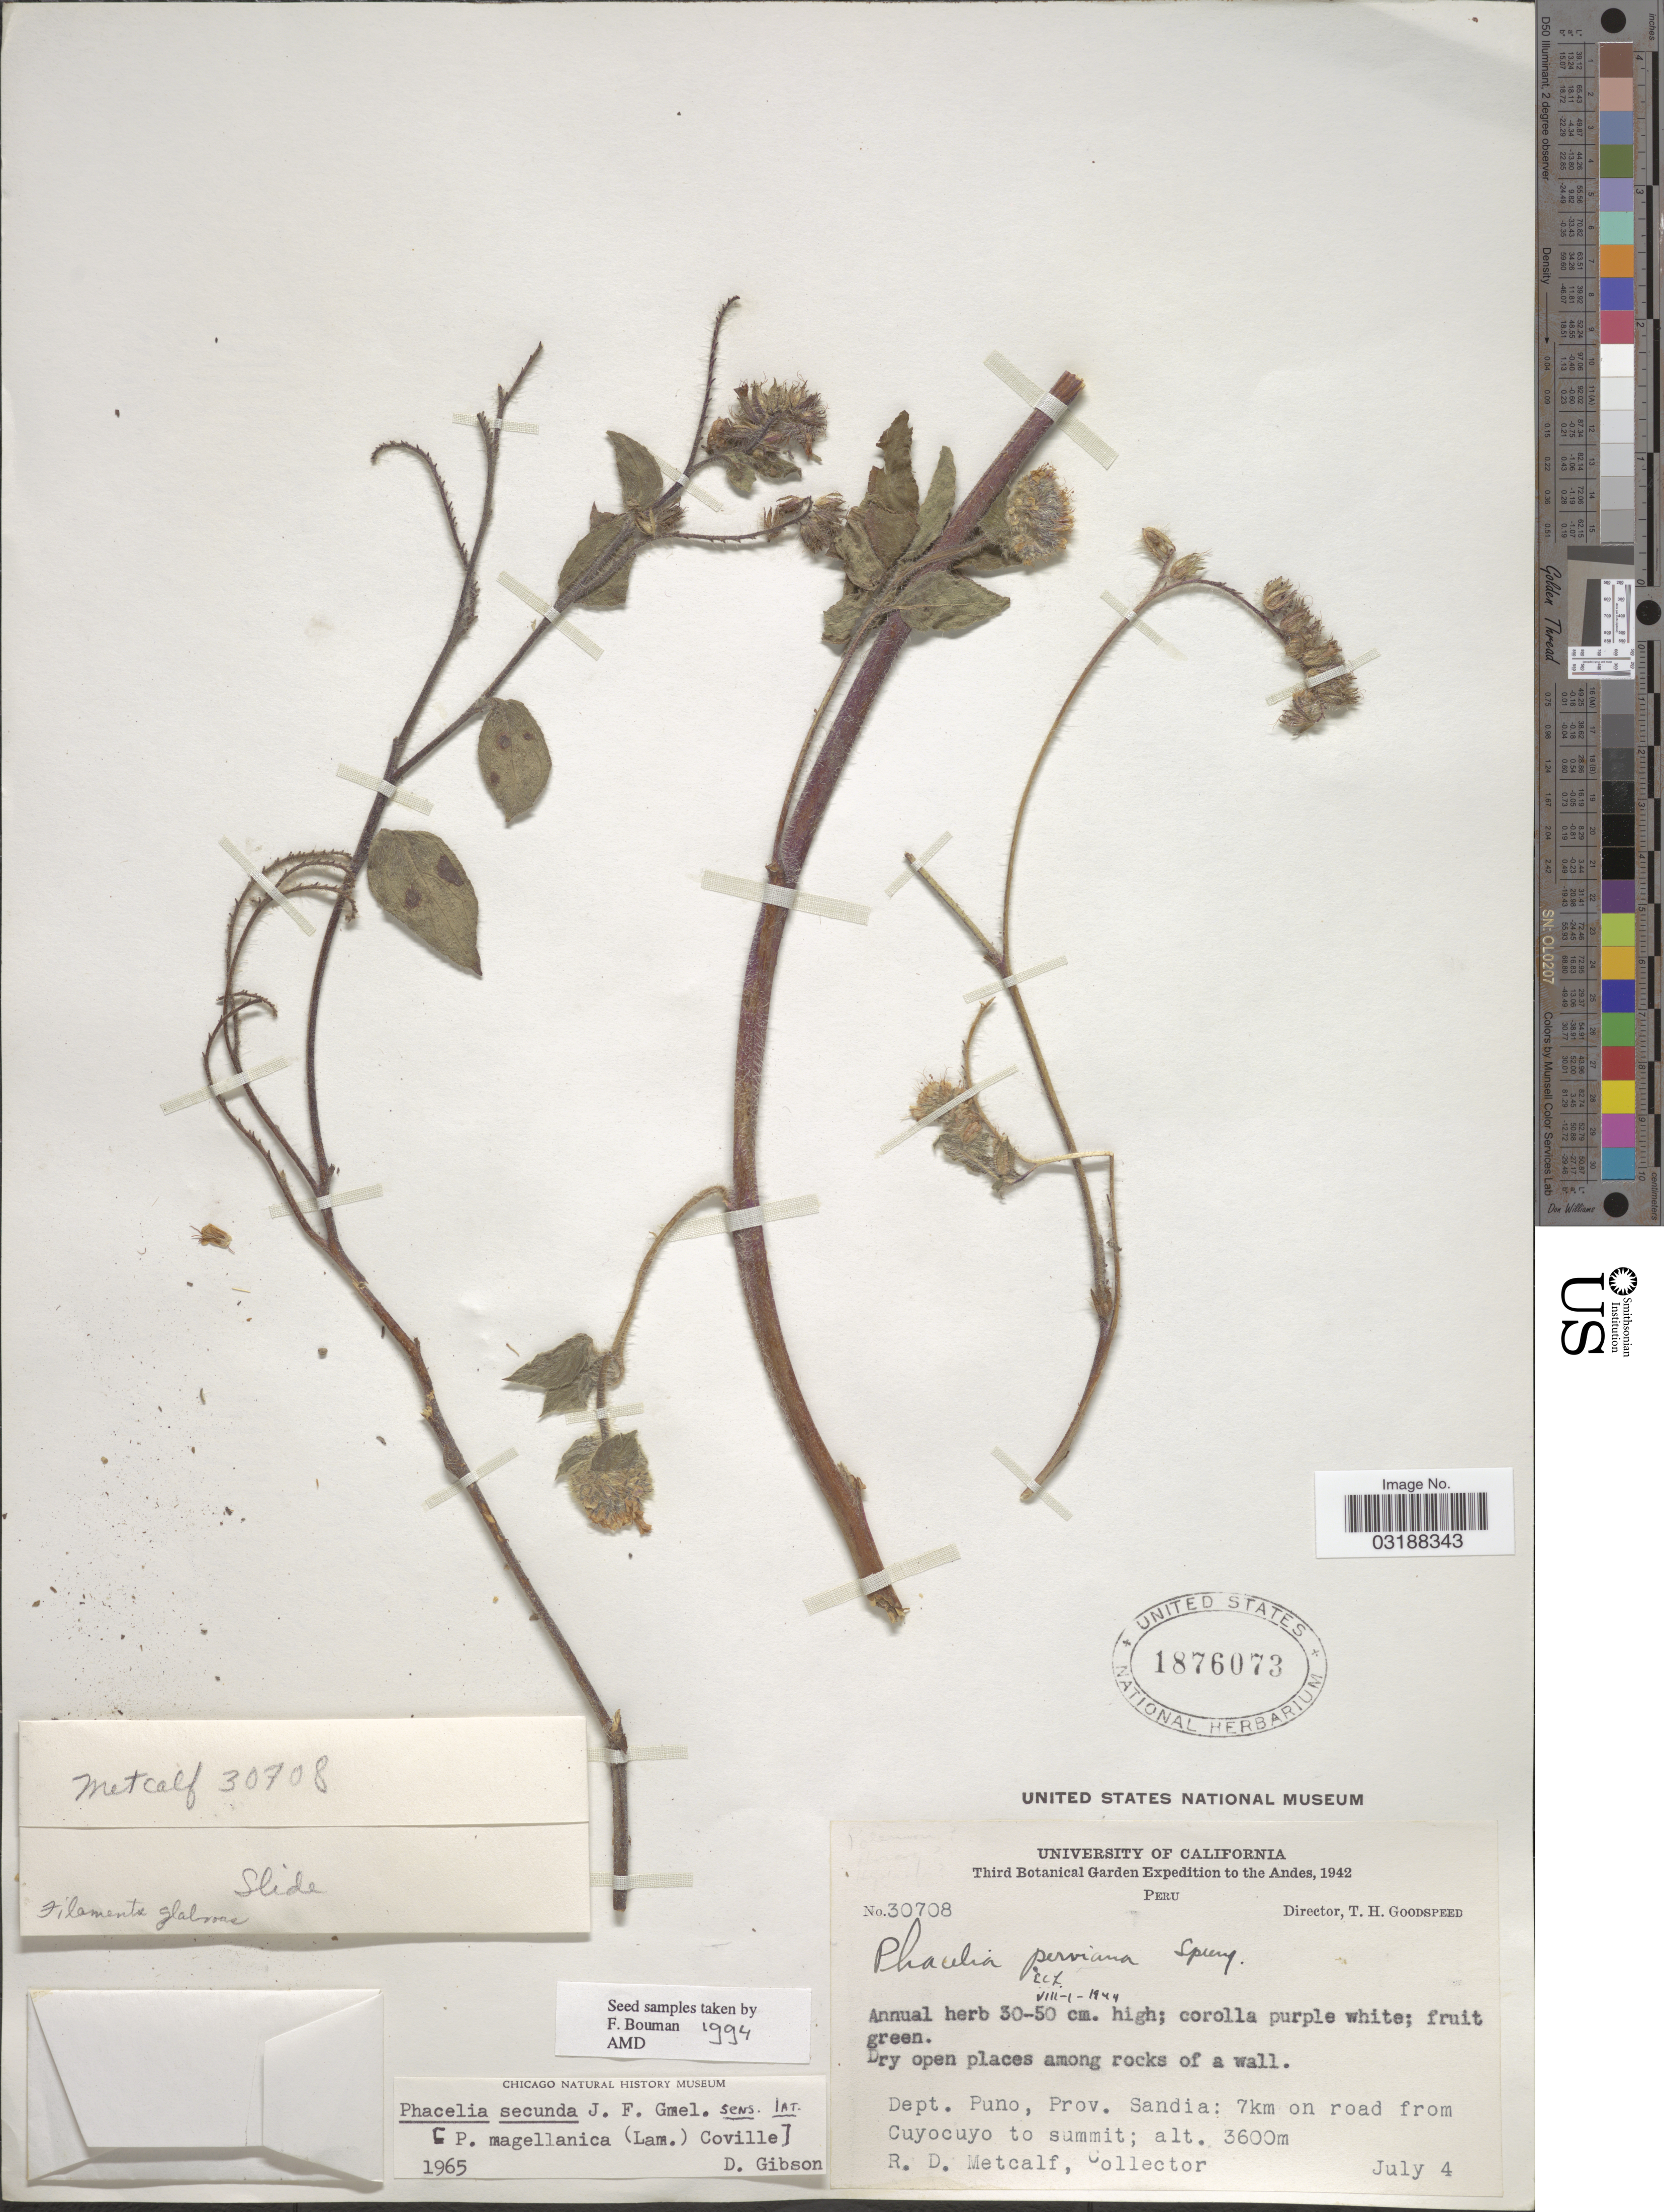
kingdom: Plantae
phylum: Tracheophyta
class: Magnoliopsida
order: Boraginales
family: Hydrophyllaceae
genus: Phacelia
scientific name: Phacelia secunda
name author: J.F. Gmel.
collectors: R. D. Metcalf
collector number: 30708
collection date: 1942-07-04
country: Peru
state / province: Puno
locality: Andes. Dept. Puno, Prov. Sandia: 7km on road from Cuyocuyo to summit.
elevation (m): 3600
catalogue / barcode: US 1876073